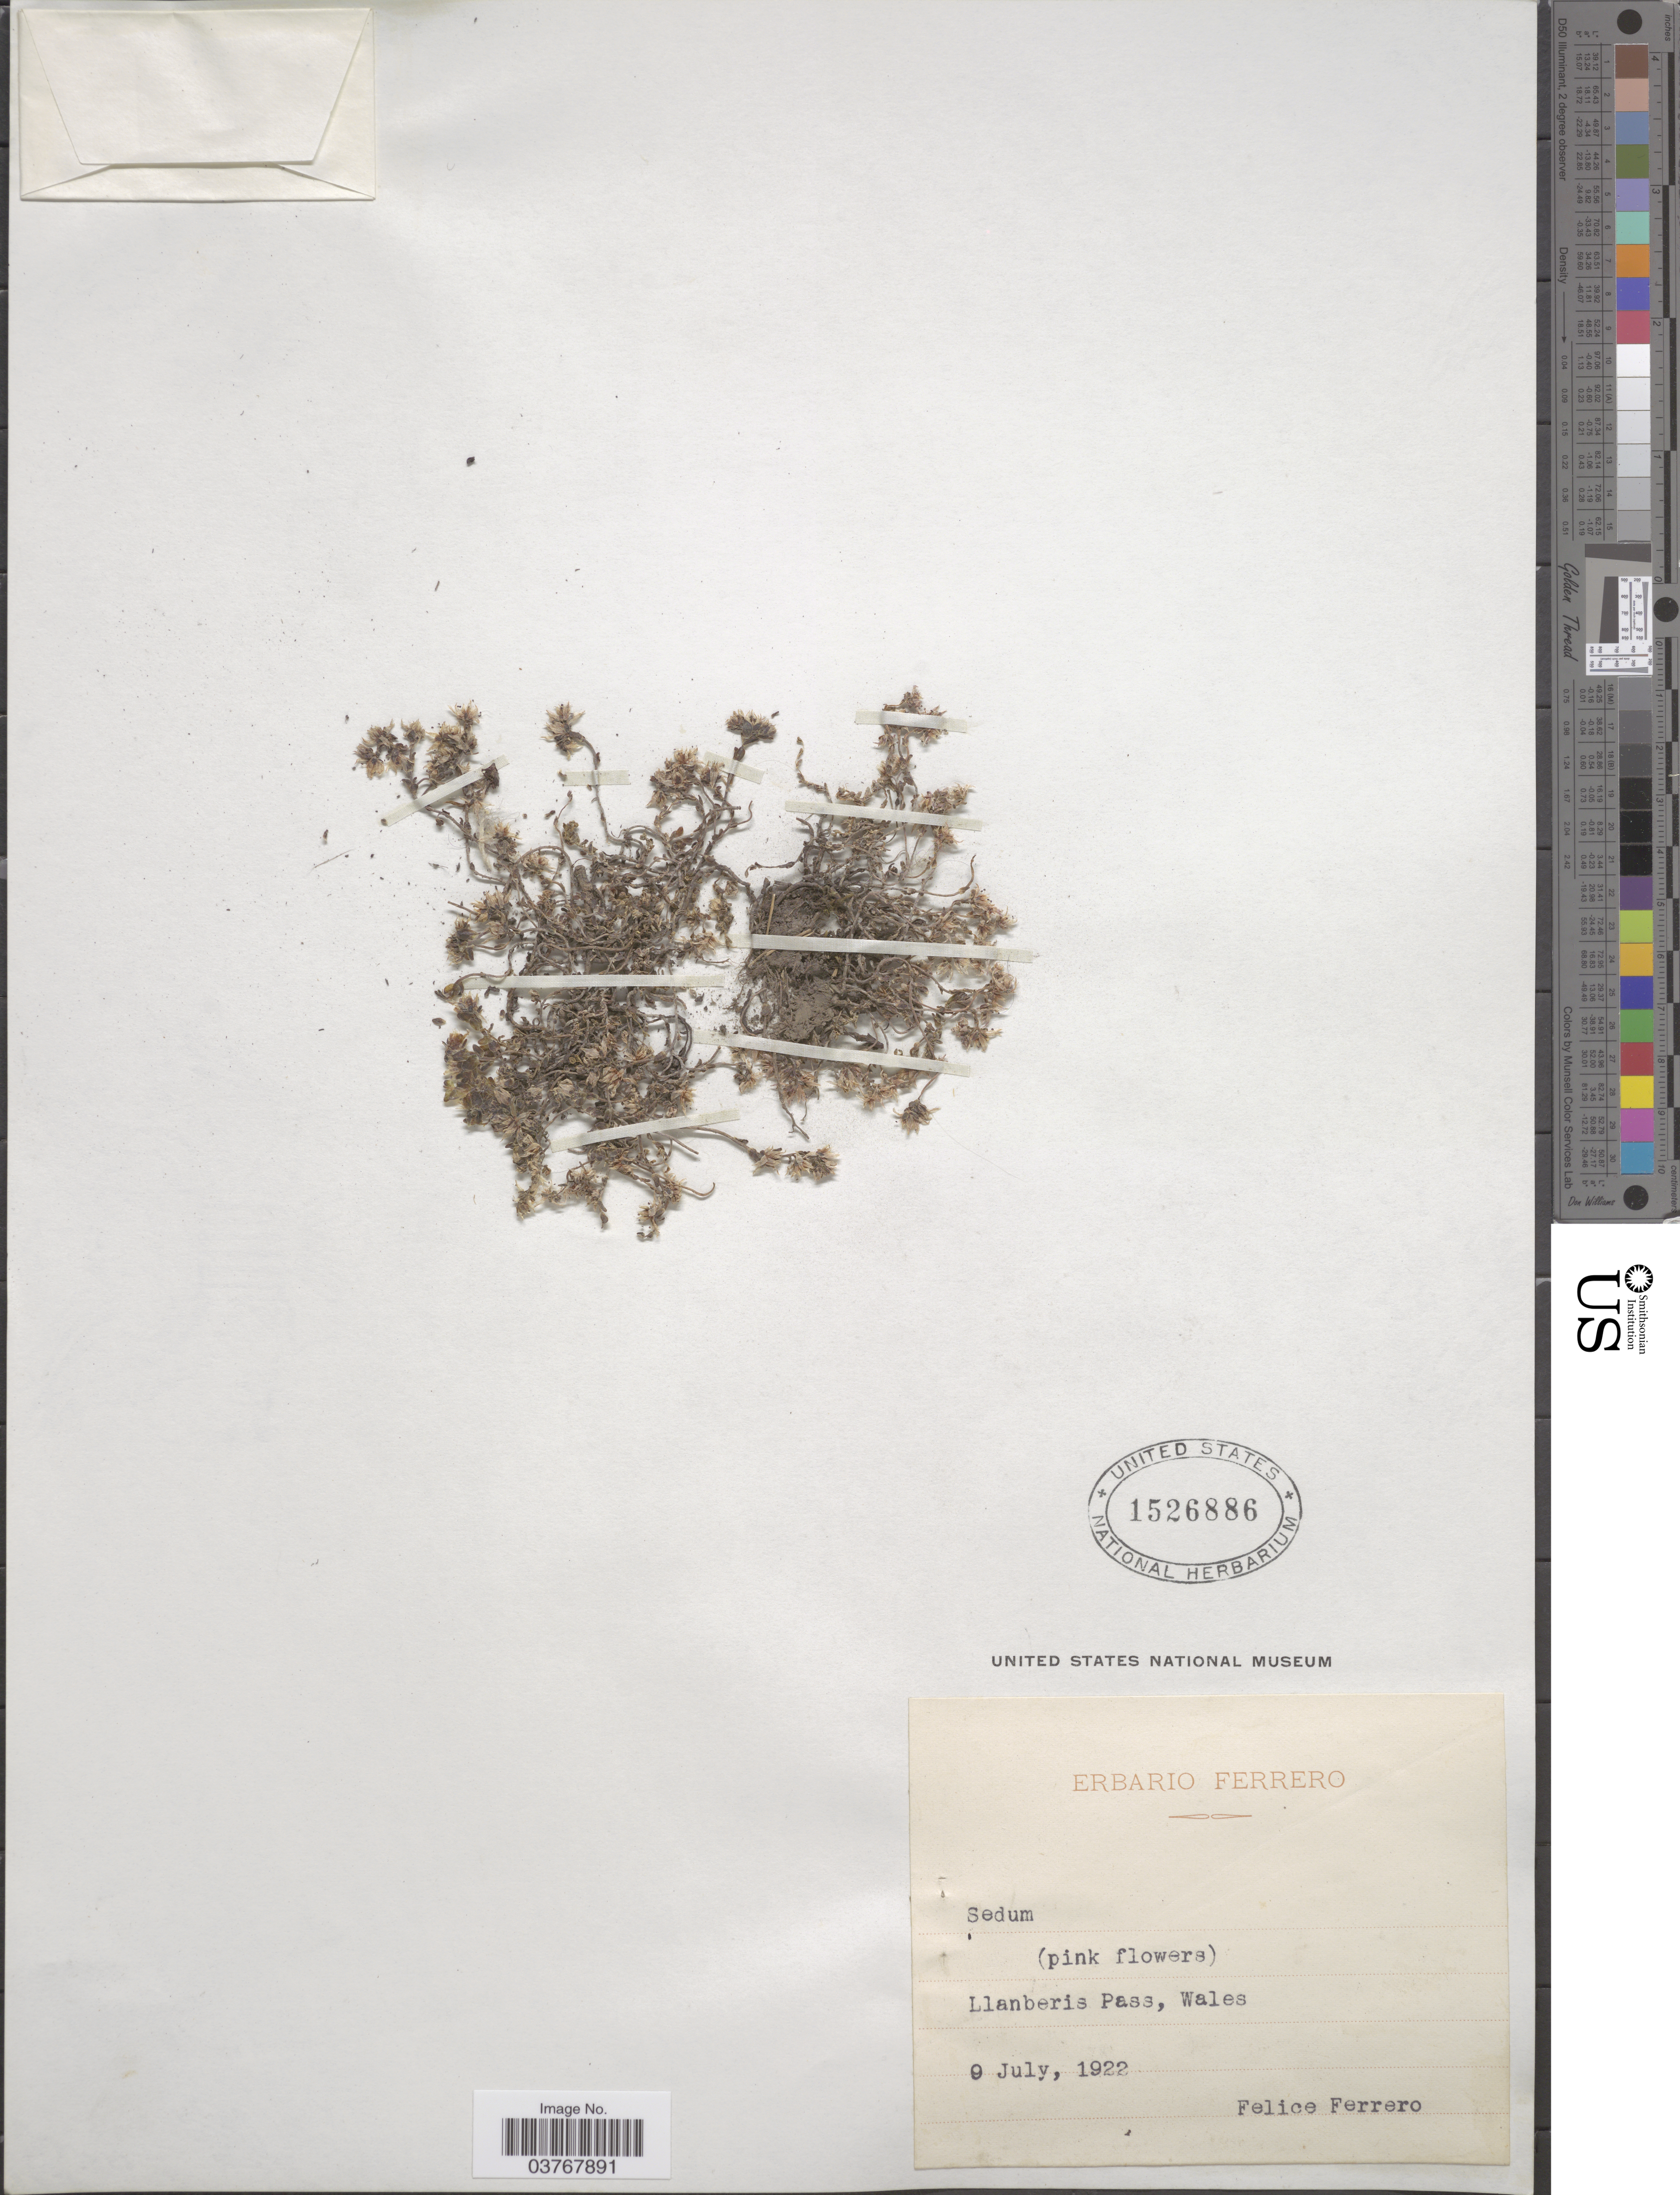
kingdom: Plantae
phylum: Tracheophyta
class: Magnoliopsida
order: Saxifragales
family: Crassulaceae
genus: Sedum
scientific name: Sedum sp.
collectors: F. Ferrero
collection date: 1922-07-09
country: United Kingdom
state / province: Wales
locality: Llanberis Pass, Wales.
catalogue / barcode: US 1526886